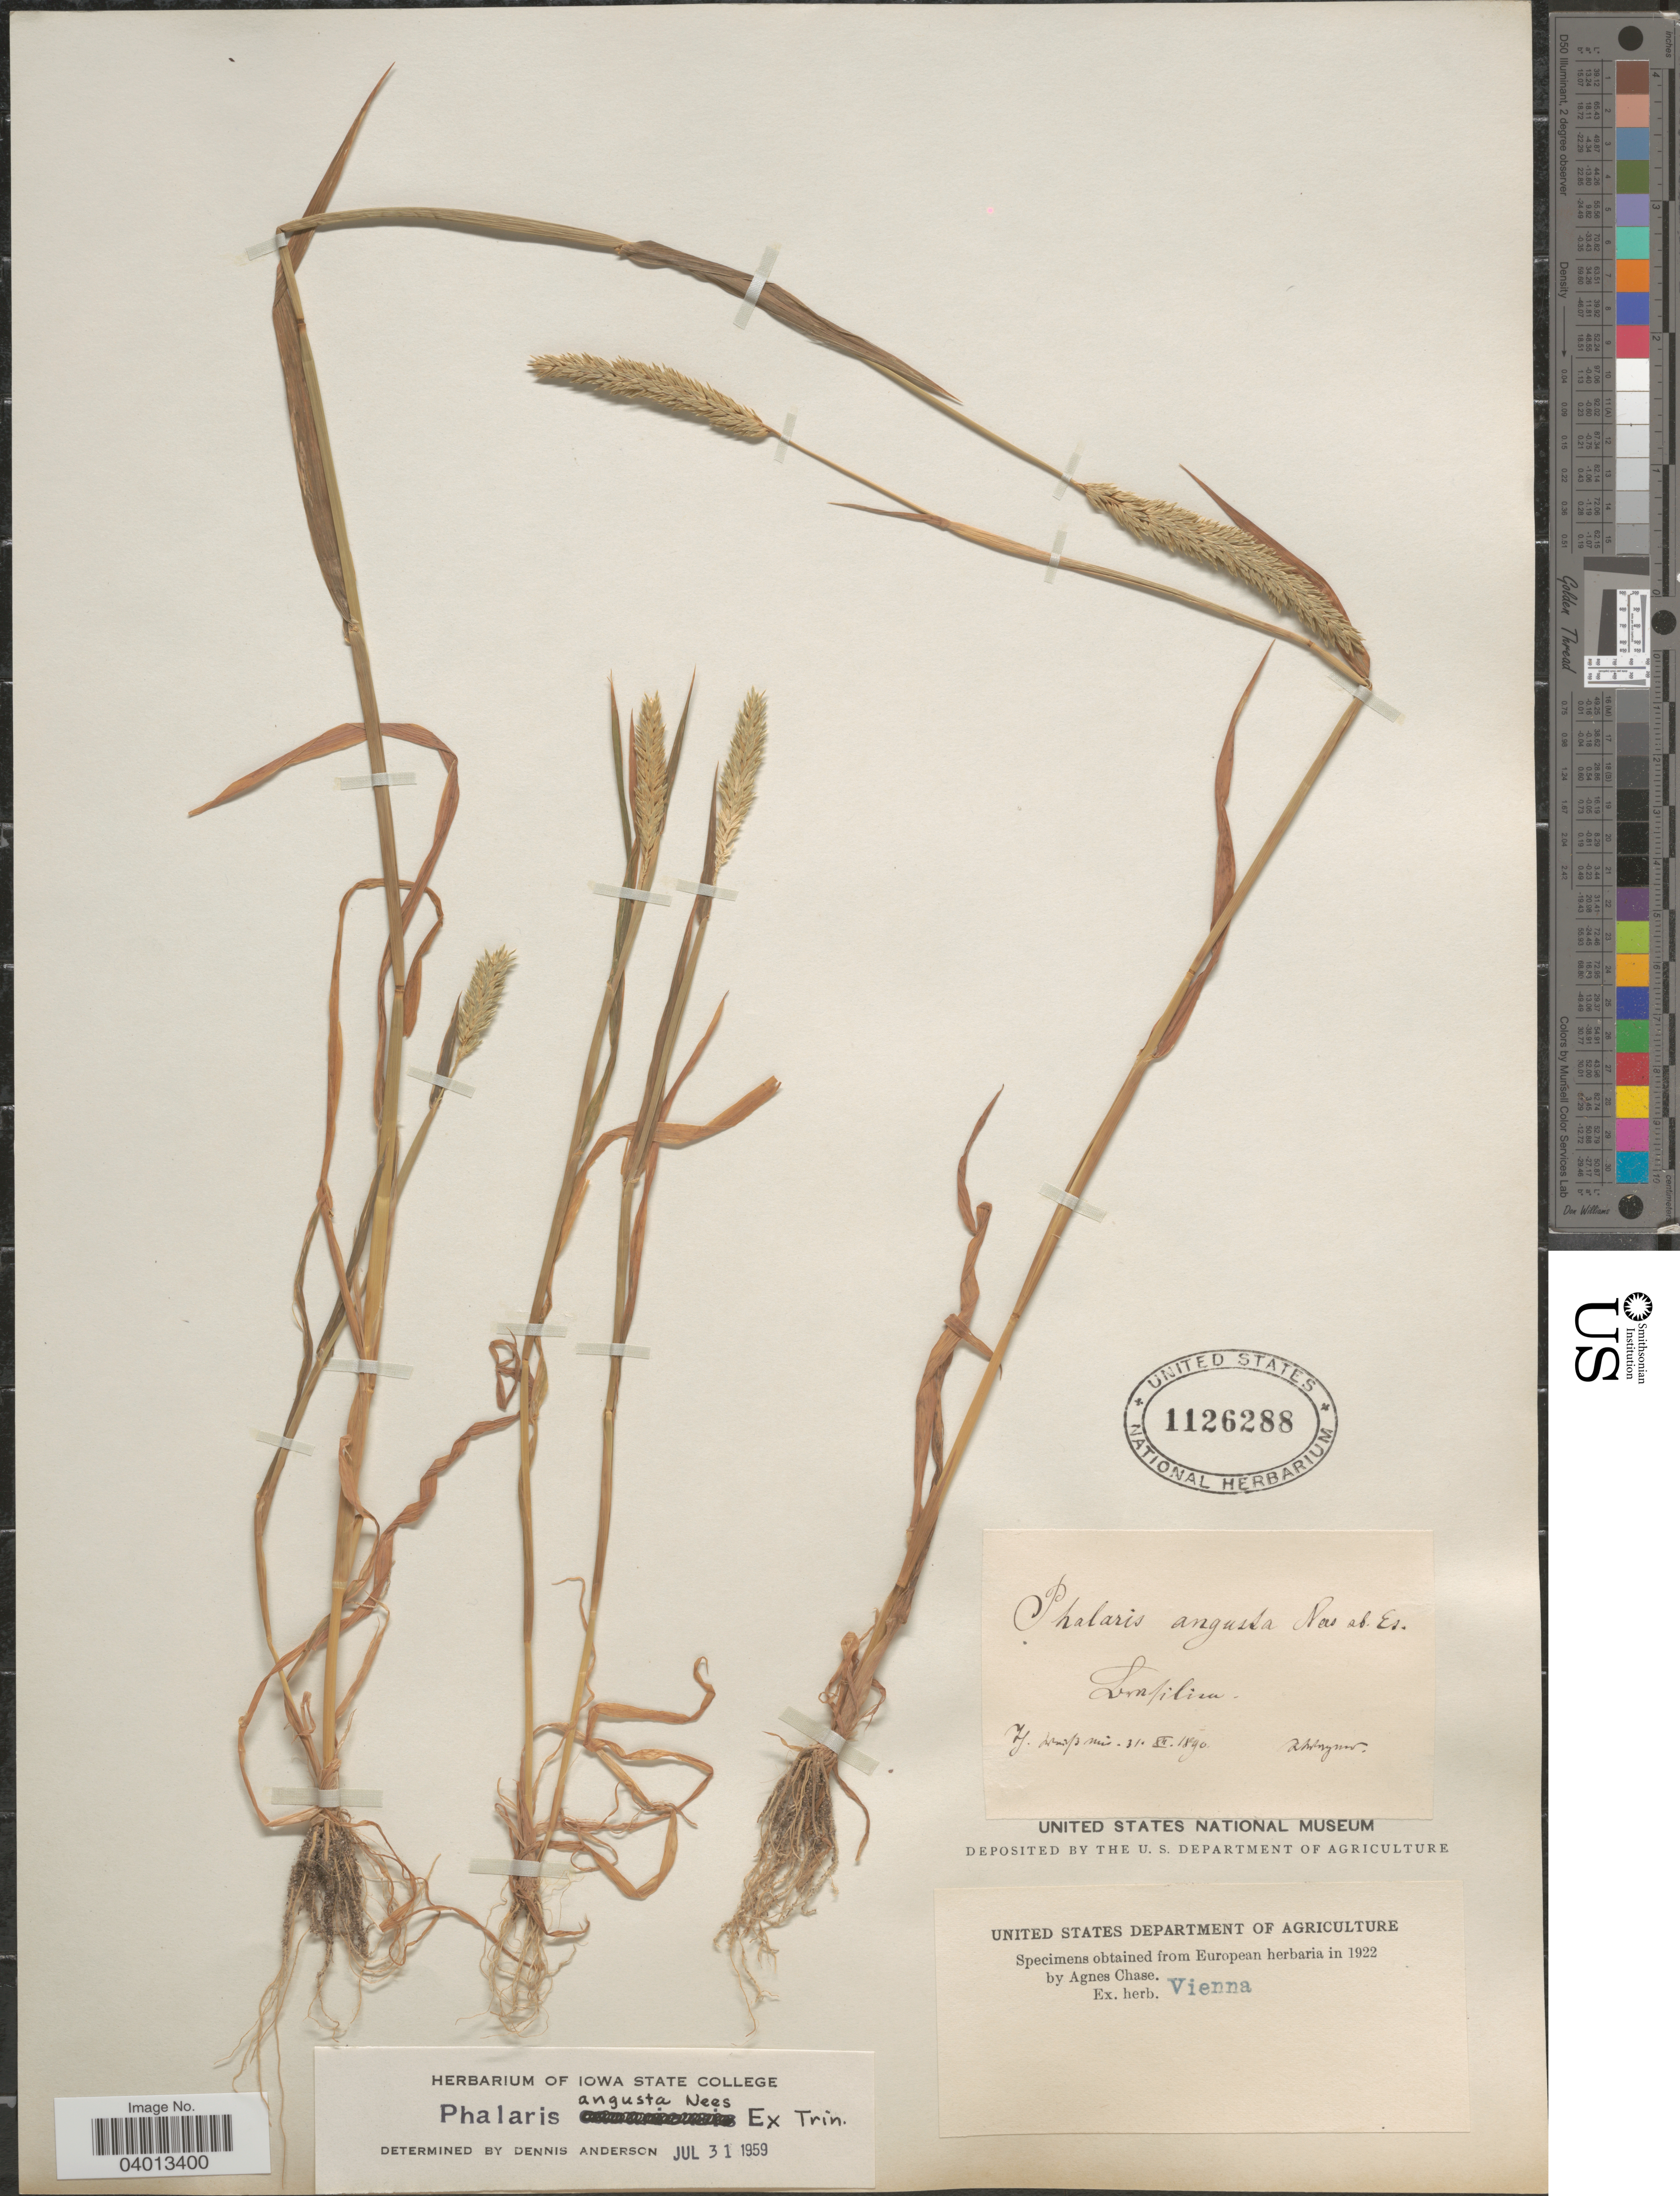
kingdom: Plantae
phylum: Tracheophyta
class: Liliopsida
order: Poales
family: Poaceae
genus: Phalaris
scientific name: Phalaris angusta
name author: Nees ex Trin.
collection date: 1890-12-31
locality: Linfiliza[interpreted]. [illegible text] 3 mi.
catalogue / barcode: US 1126288